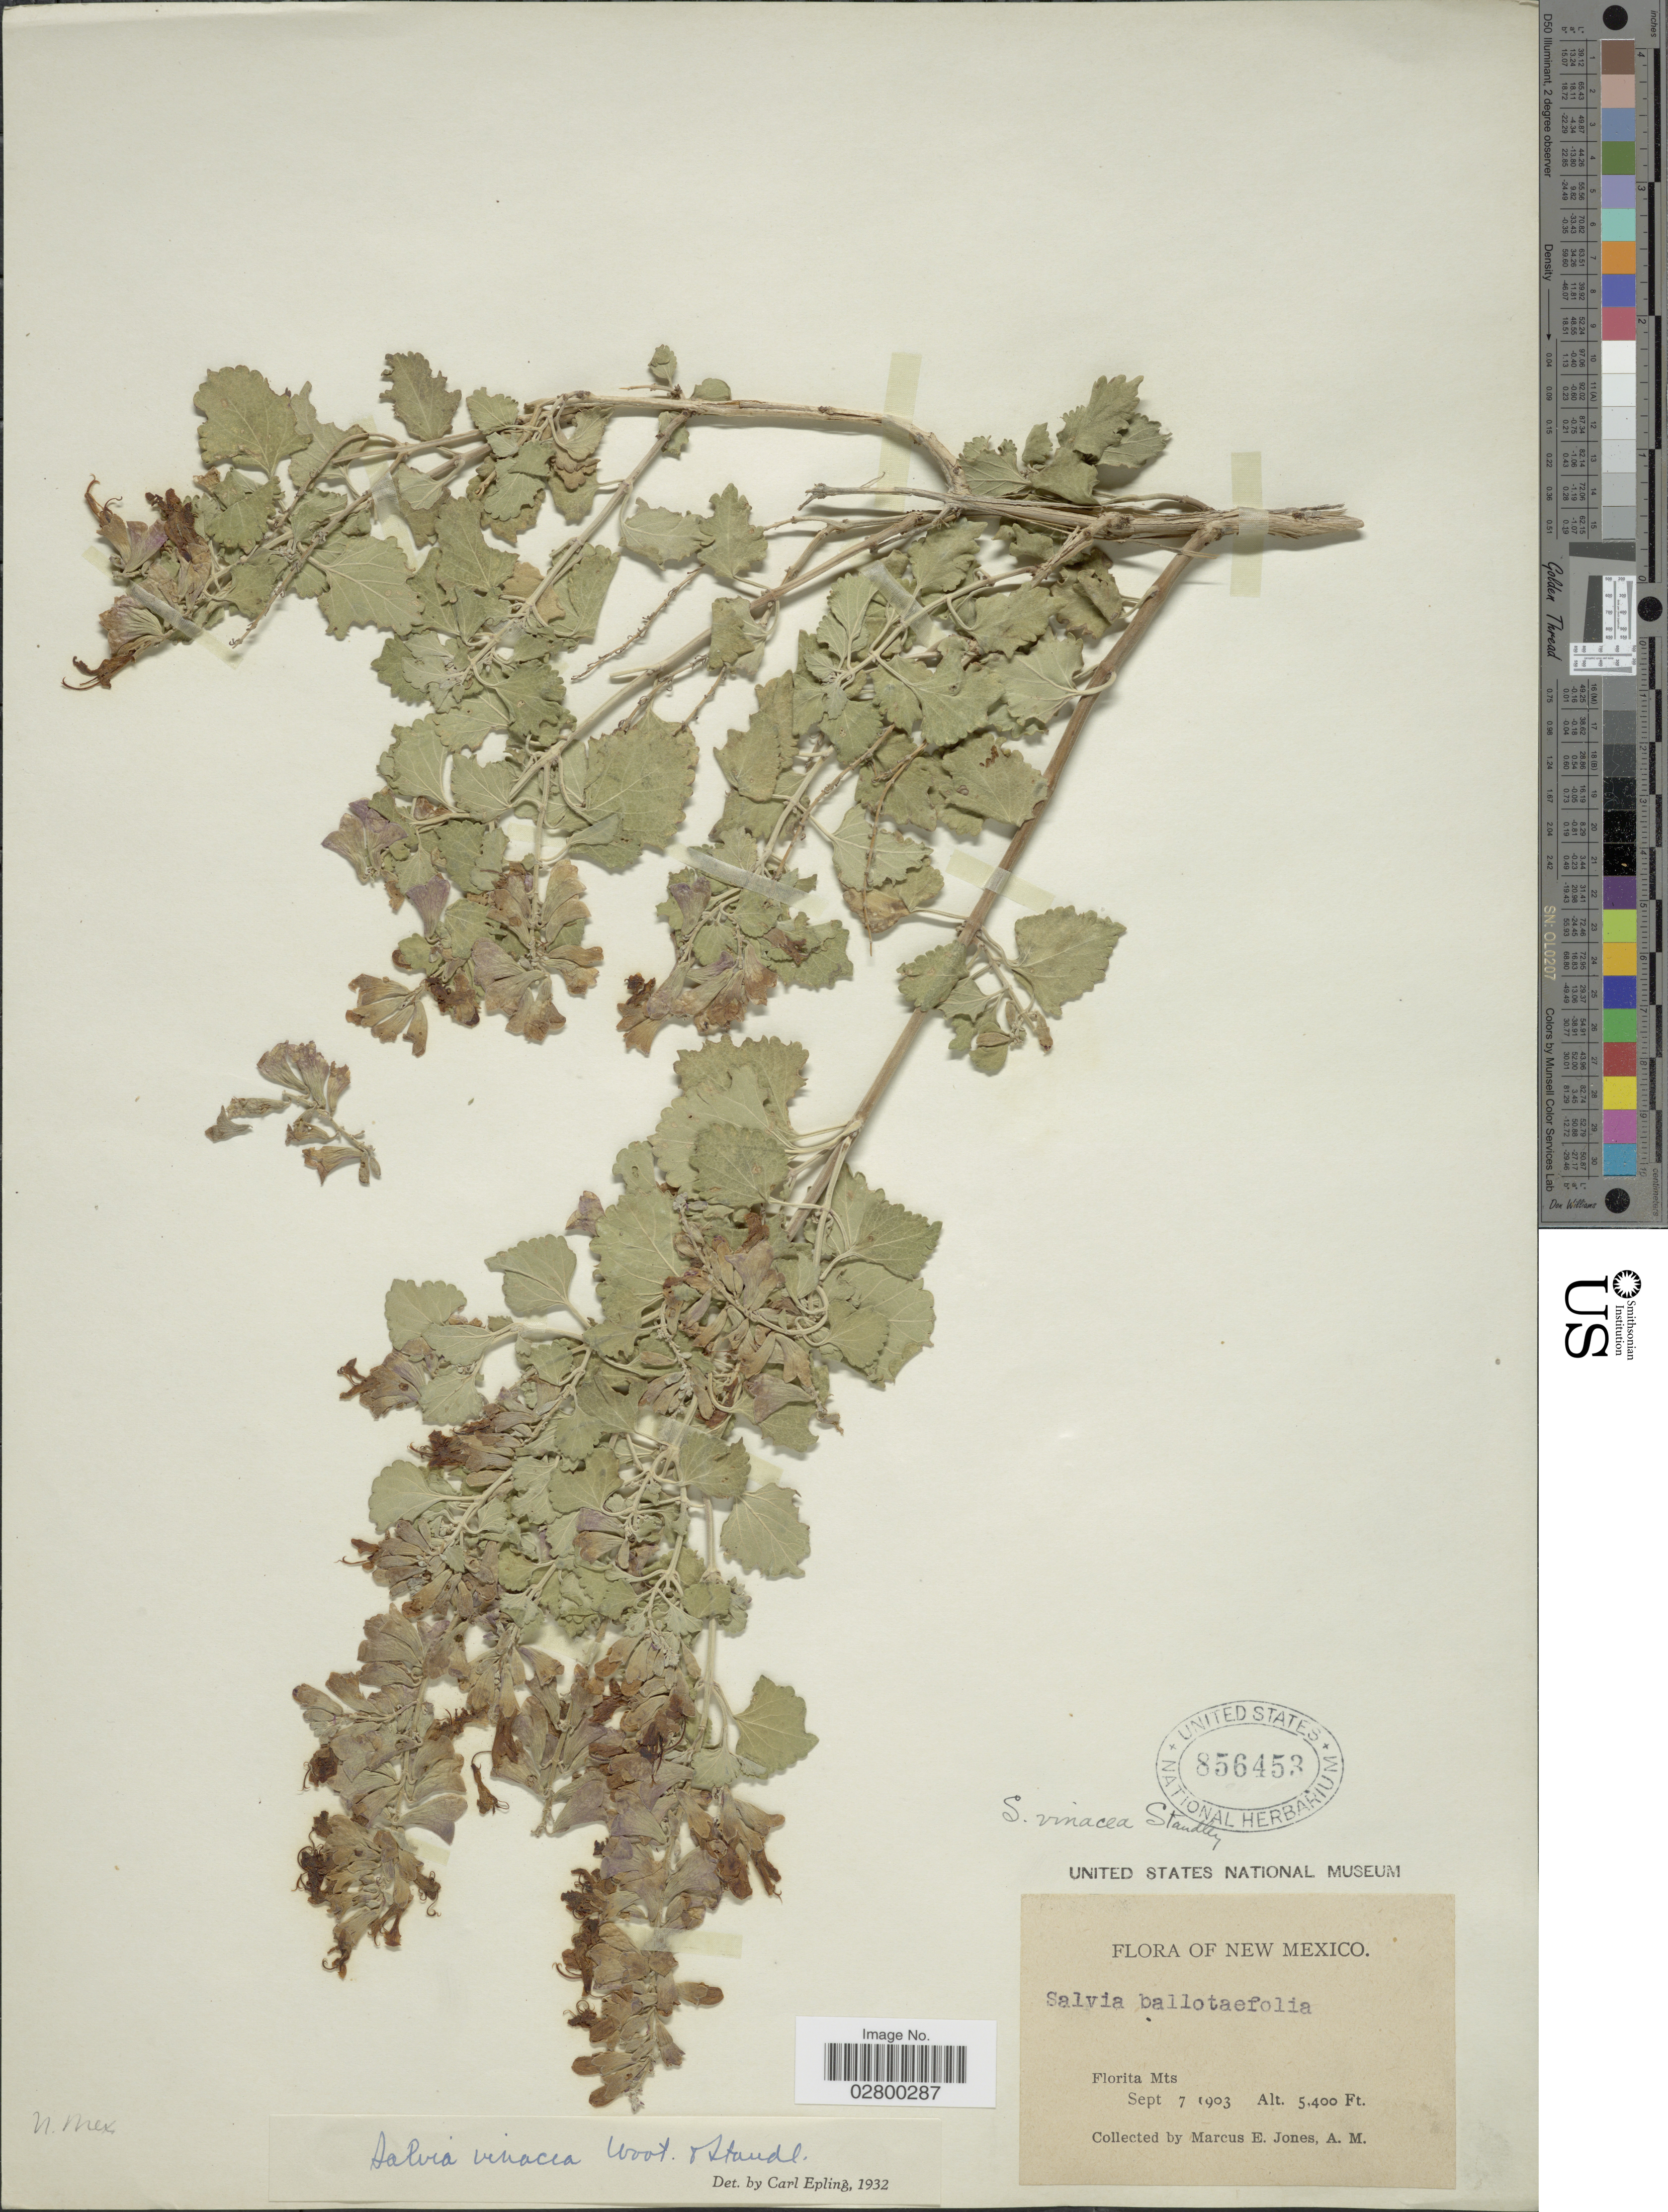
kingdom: Plantae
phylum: Tracheophyta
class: Magnoliopsida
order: Lamiales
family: Lamiaceae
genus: Salvia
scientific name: Salvia vinacea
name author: Wooton & Standl.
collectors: M. E. Jones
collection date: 1903-09-07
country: United States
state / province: New Mexico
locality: Florita Mts.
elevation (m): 1646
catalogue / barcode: US 856453